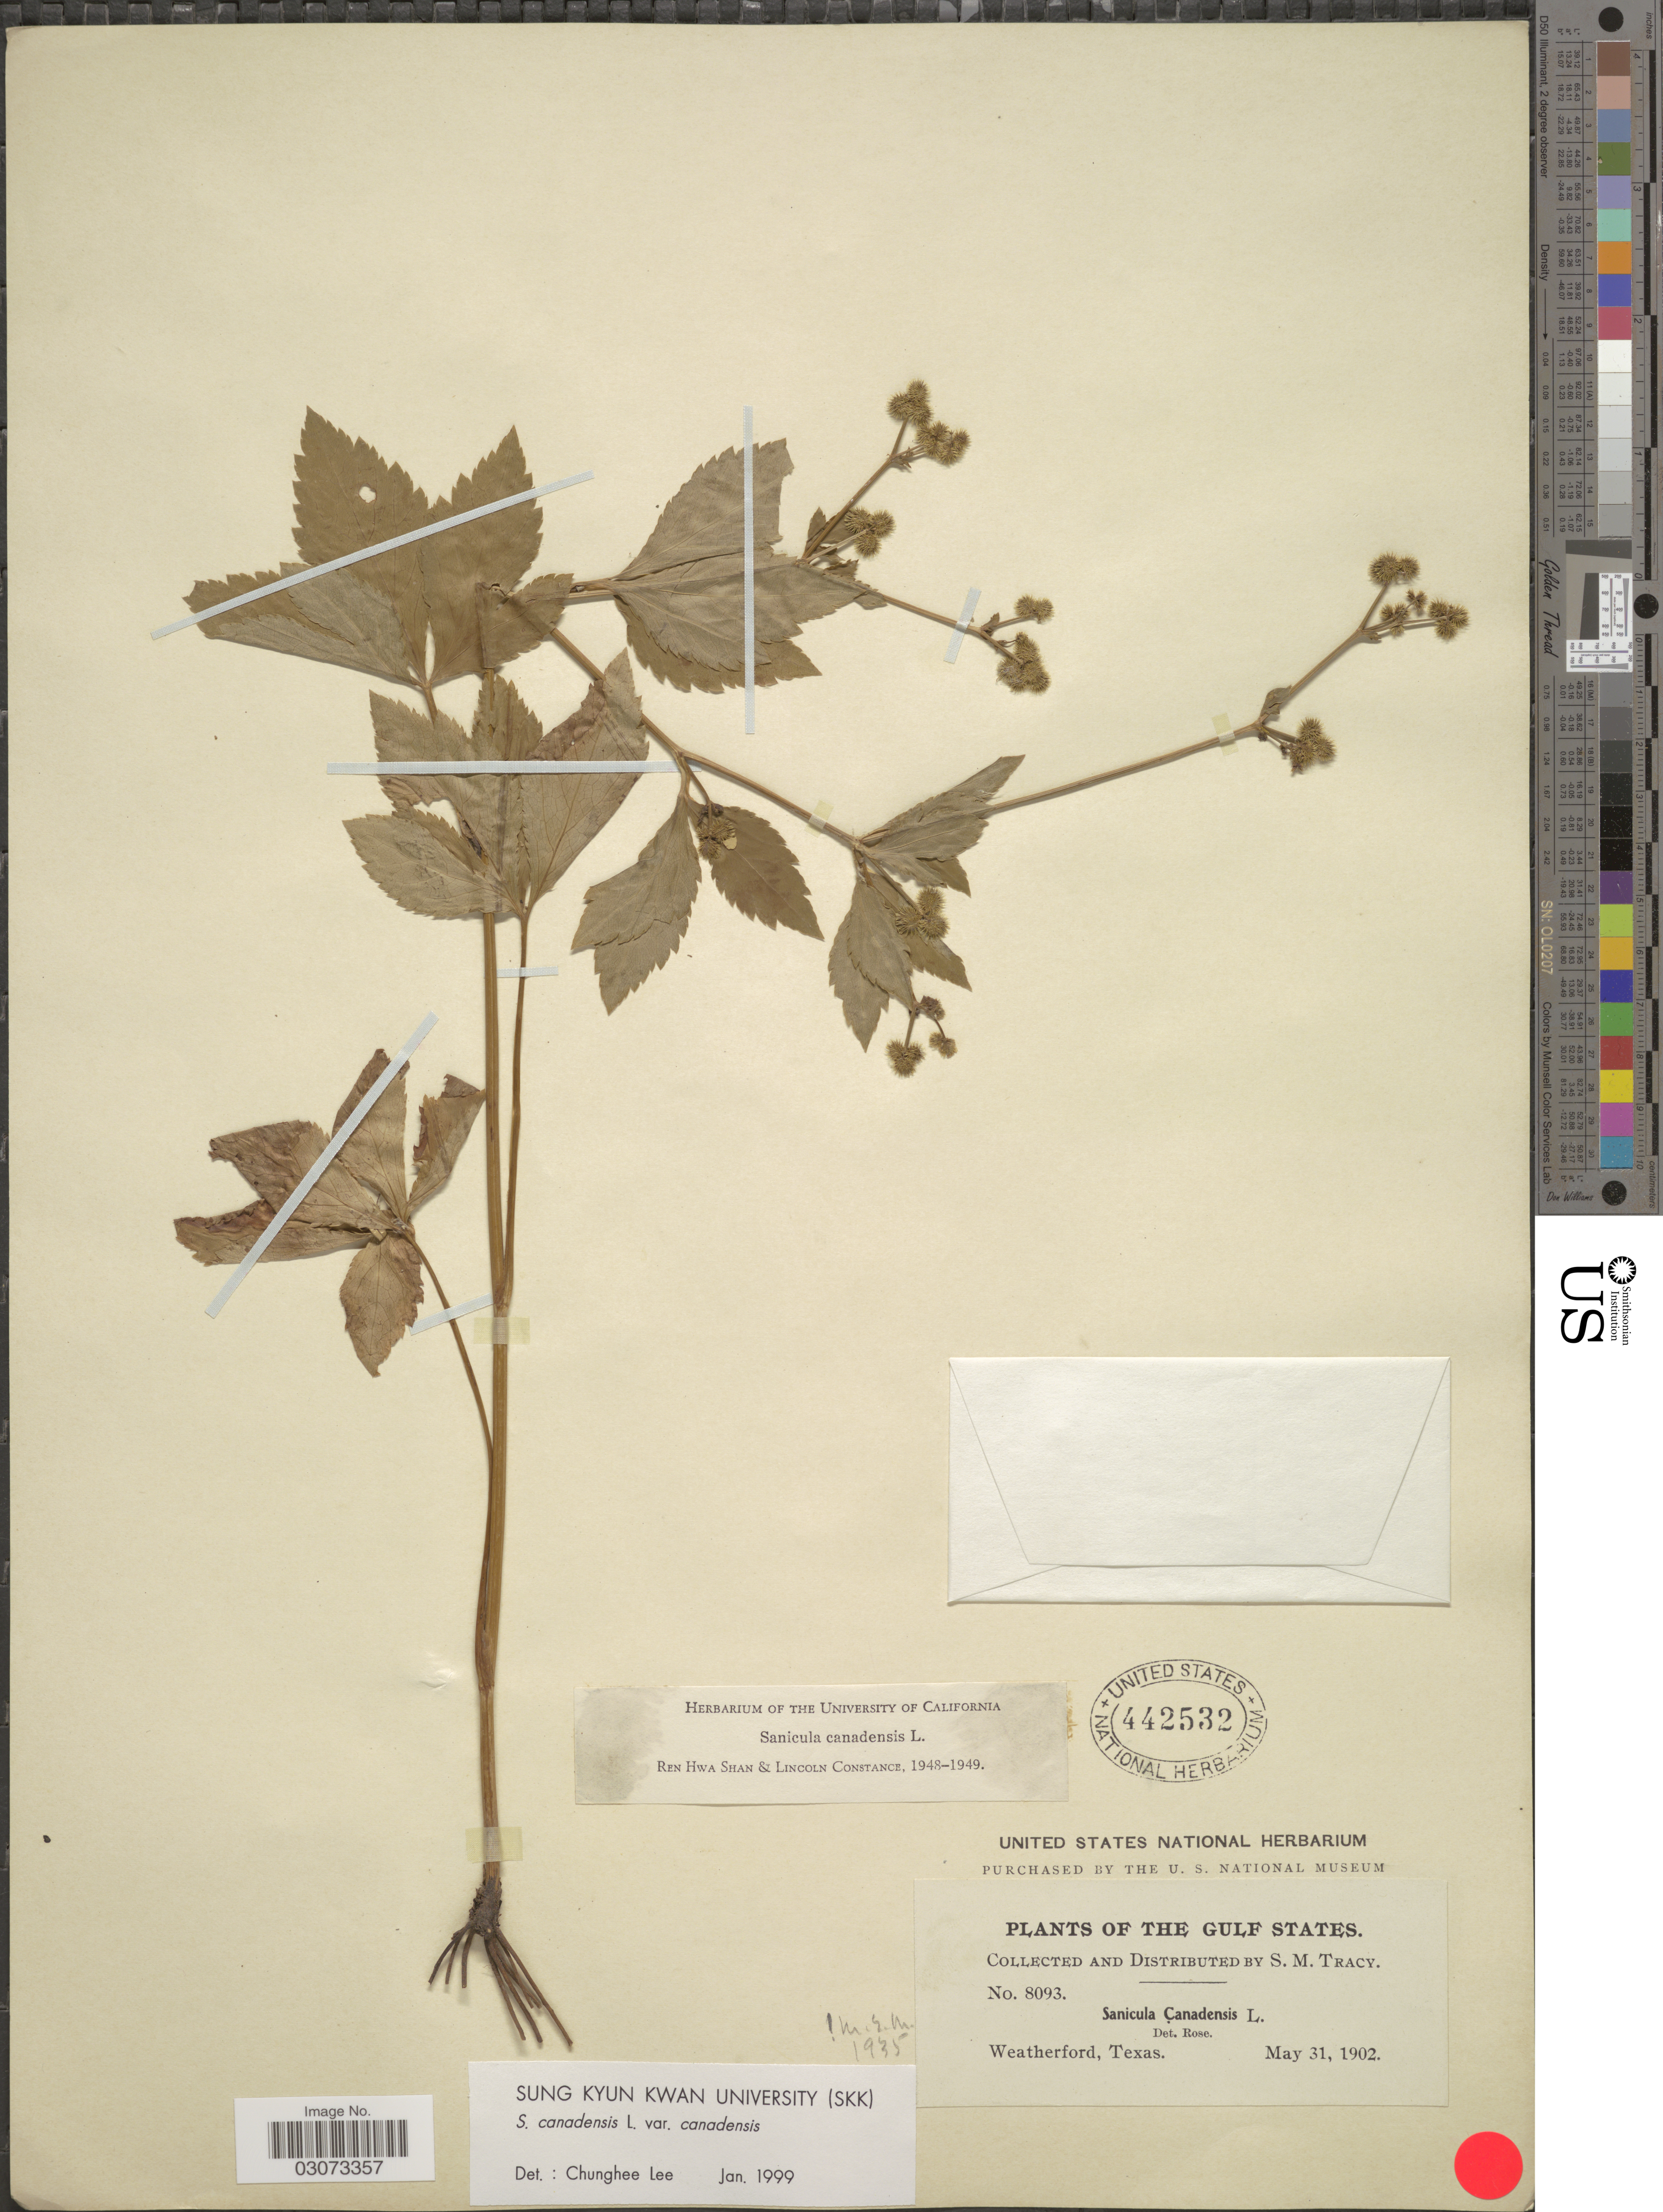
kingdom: Plantae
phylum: Tracheophyta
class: Magnoliopsida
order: Apiales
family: Apiaceae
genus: Sanicula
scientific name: Sanicula canadensis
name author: L.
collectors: S. M. Tracy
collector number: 8093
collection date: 1902-05-31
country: United States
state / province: Texas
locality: Gulf States. Weatherford.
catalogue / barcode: US 442532